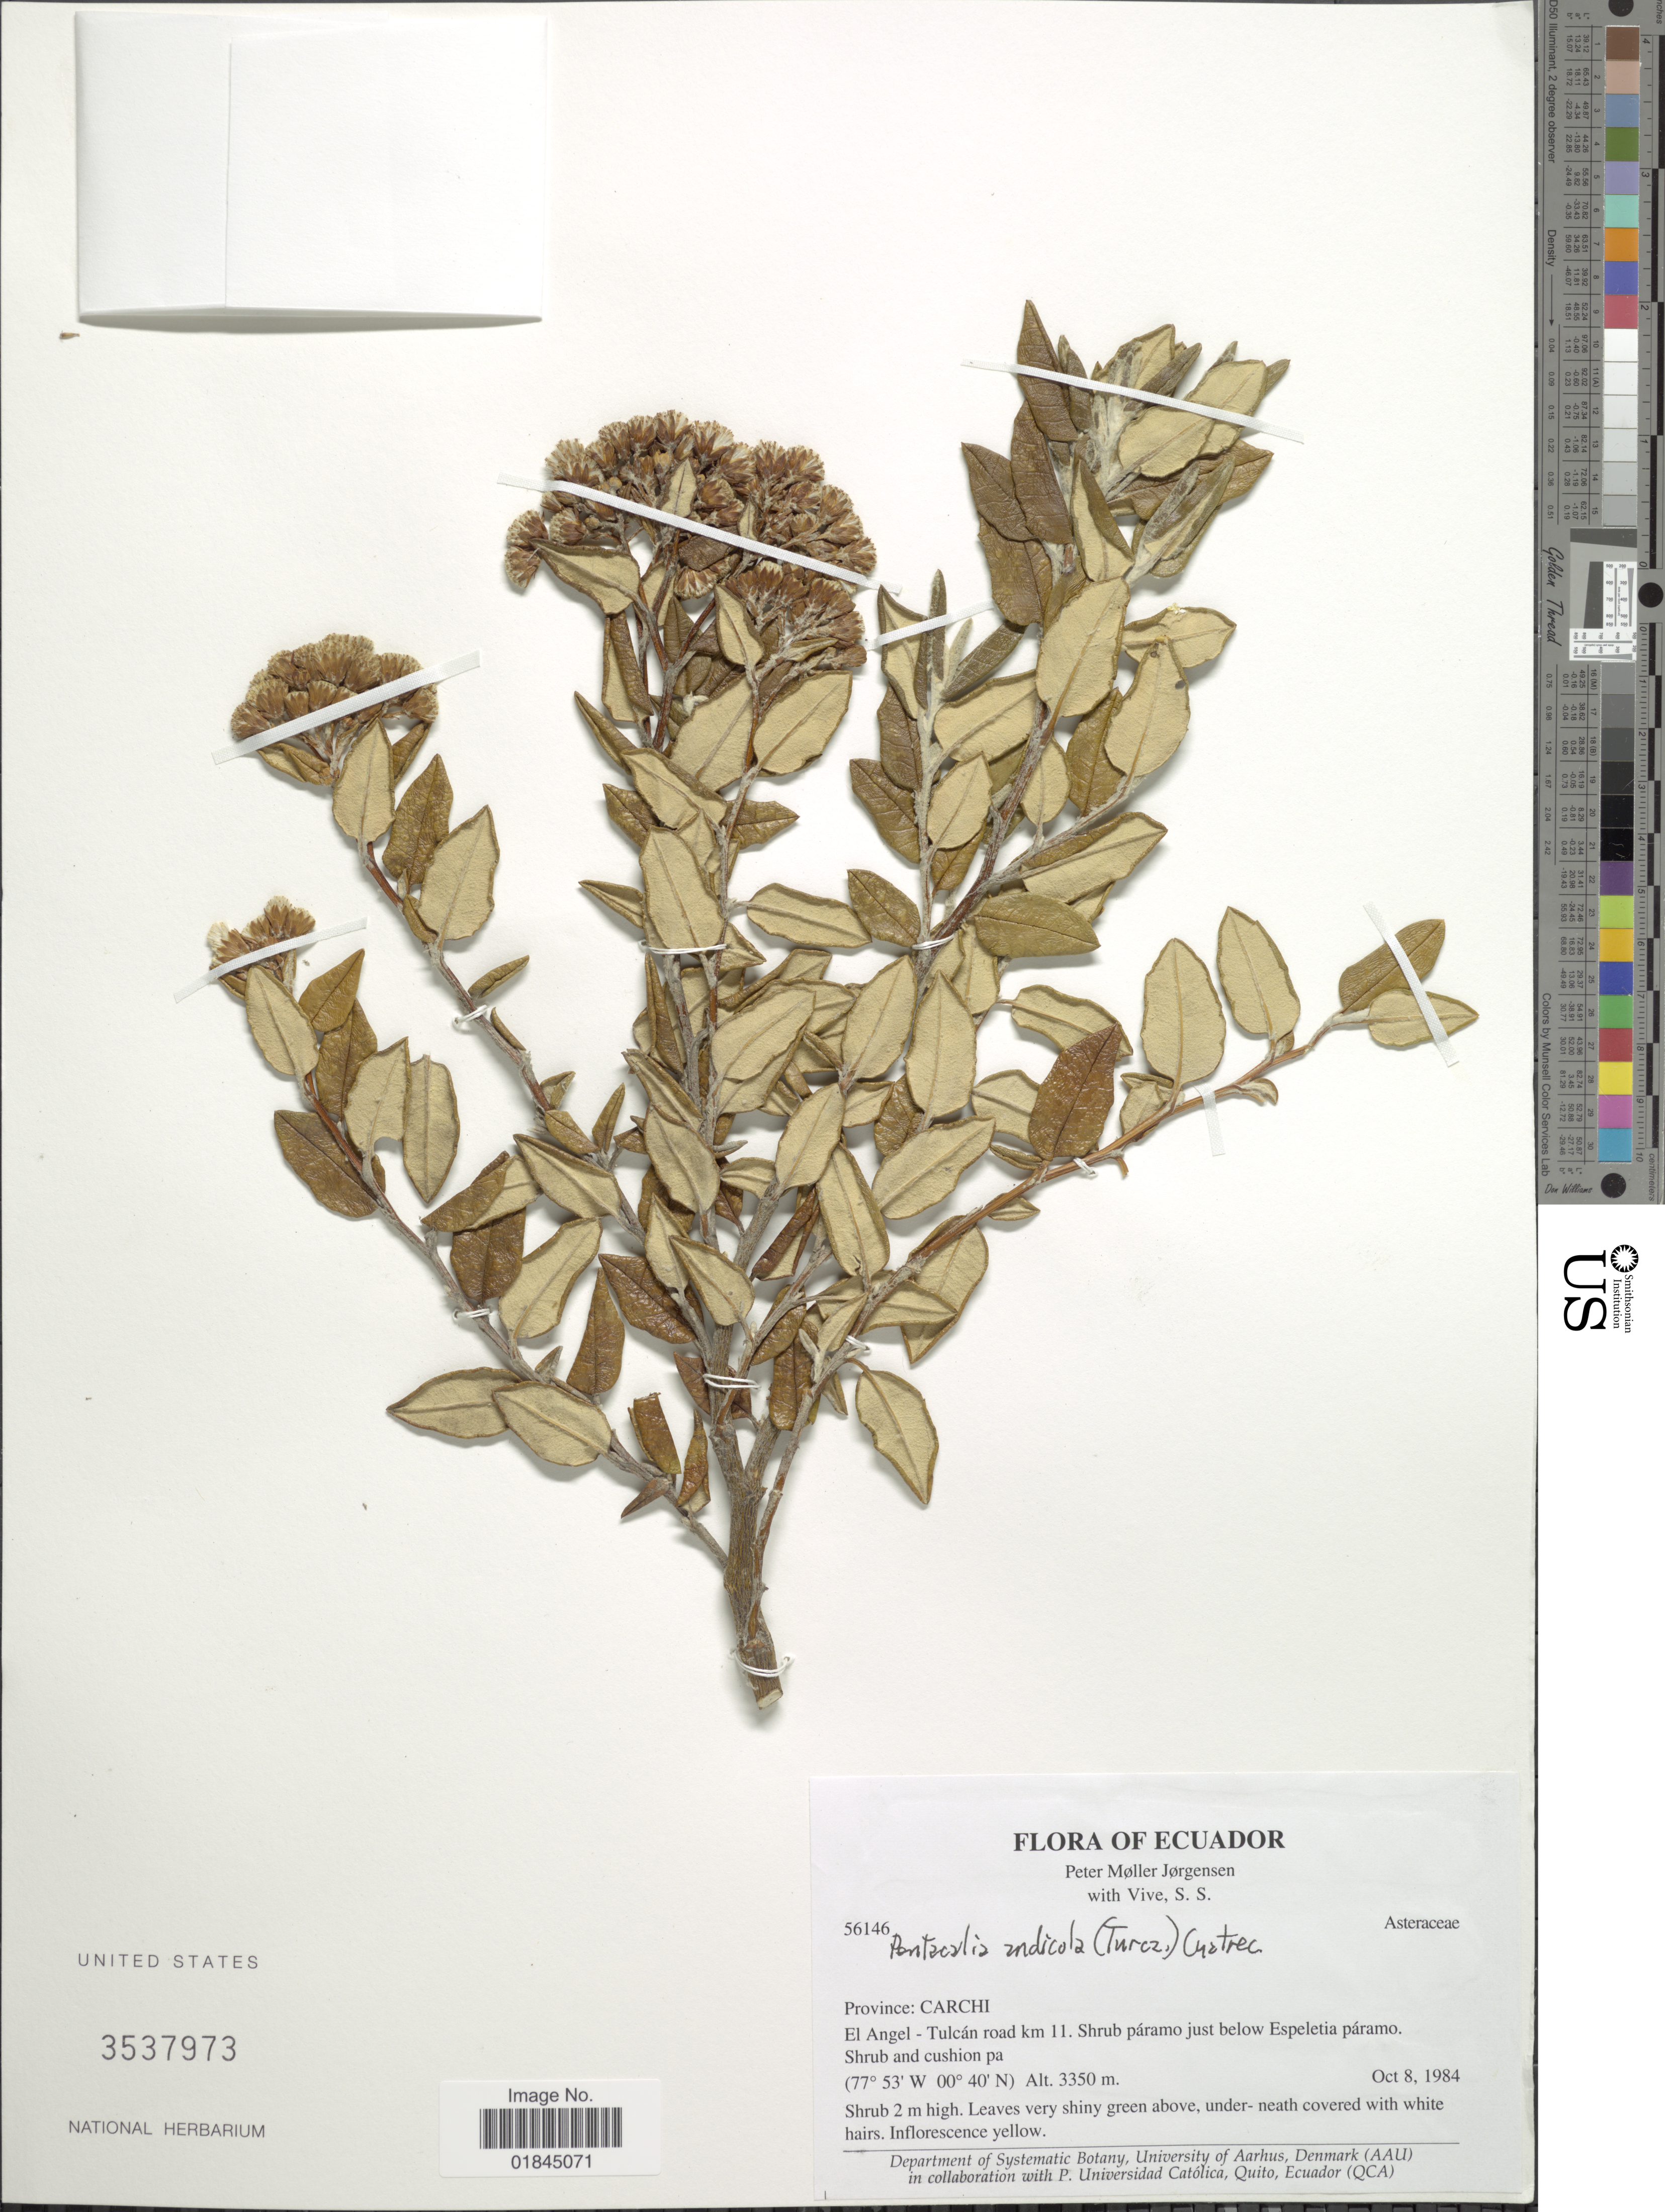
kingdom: Plantae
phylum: Tracheophyta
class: Magnoliopsida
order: Asterales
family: Asteraceae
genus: Pentacalia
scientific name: Pentacalia andicola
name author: (Turcz.) Cuatrec.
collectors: P. M. Jørgensen & S. Vive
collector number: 56146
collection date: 1984-10-08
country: Ecuador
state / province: Carchi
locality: El Angel - Tulcan, via El Voladero, km 11,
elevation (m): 3350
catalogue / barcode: US 3537973